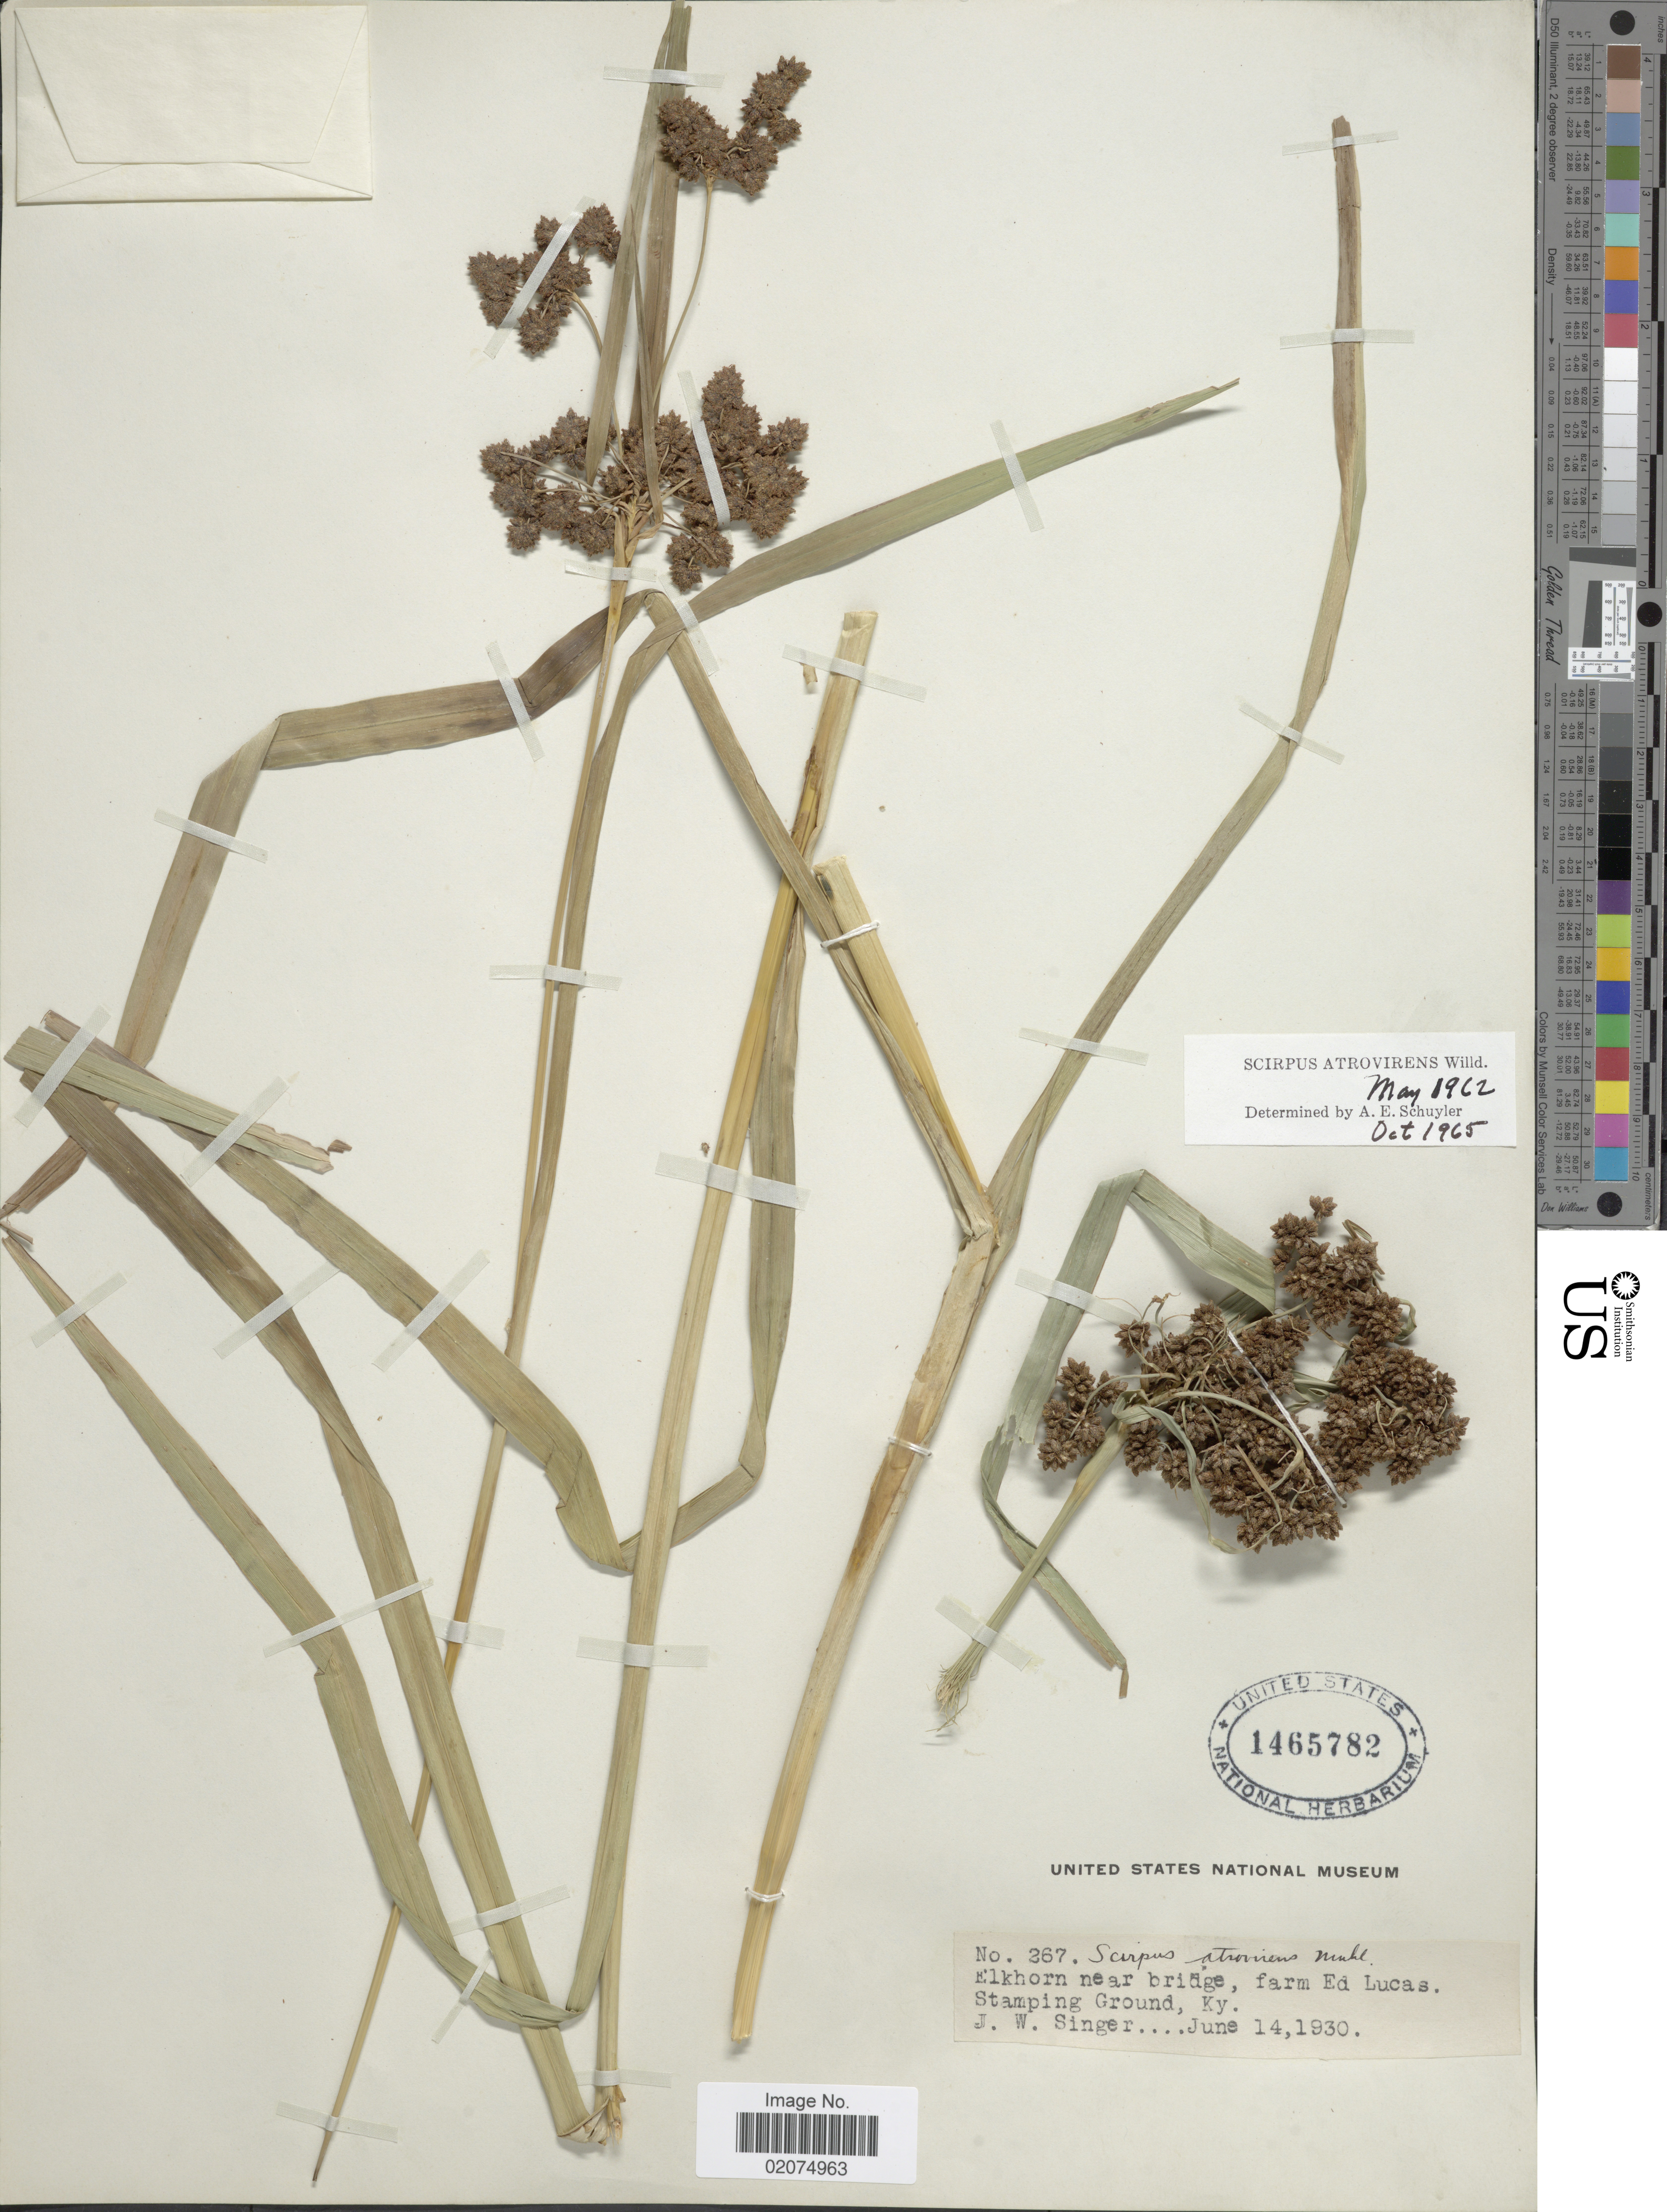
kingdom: Plantae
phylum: Tracheophyta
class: Liliopsida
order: Poales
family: Cyperaceae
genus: Scirpus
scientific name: Scirpus atrovirens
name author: Willd.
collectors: J. EW. Singer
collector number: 267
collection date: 1930-06-14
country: United States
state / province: Kentucky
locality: Elkhorn near bridge, farm Ed Lucas, Stamping Ground, Ky.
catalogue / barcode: US 1465782